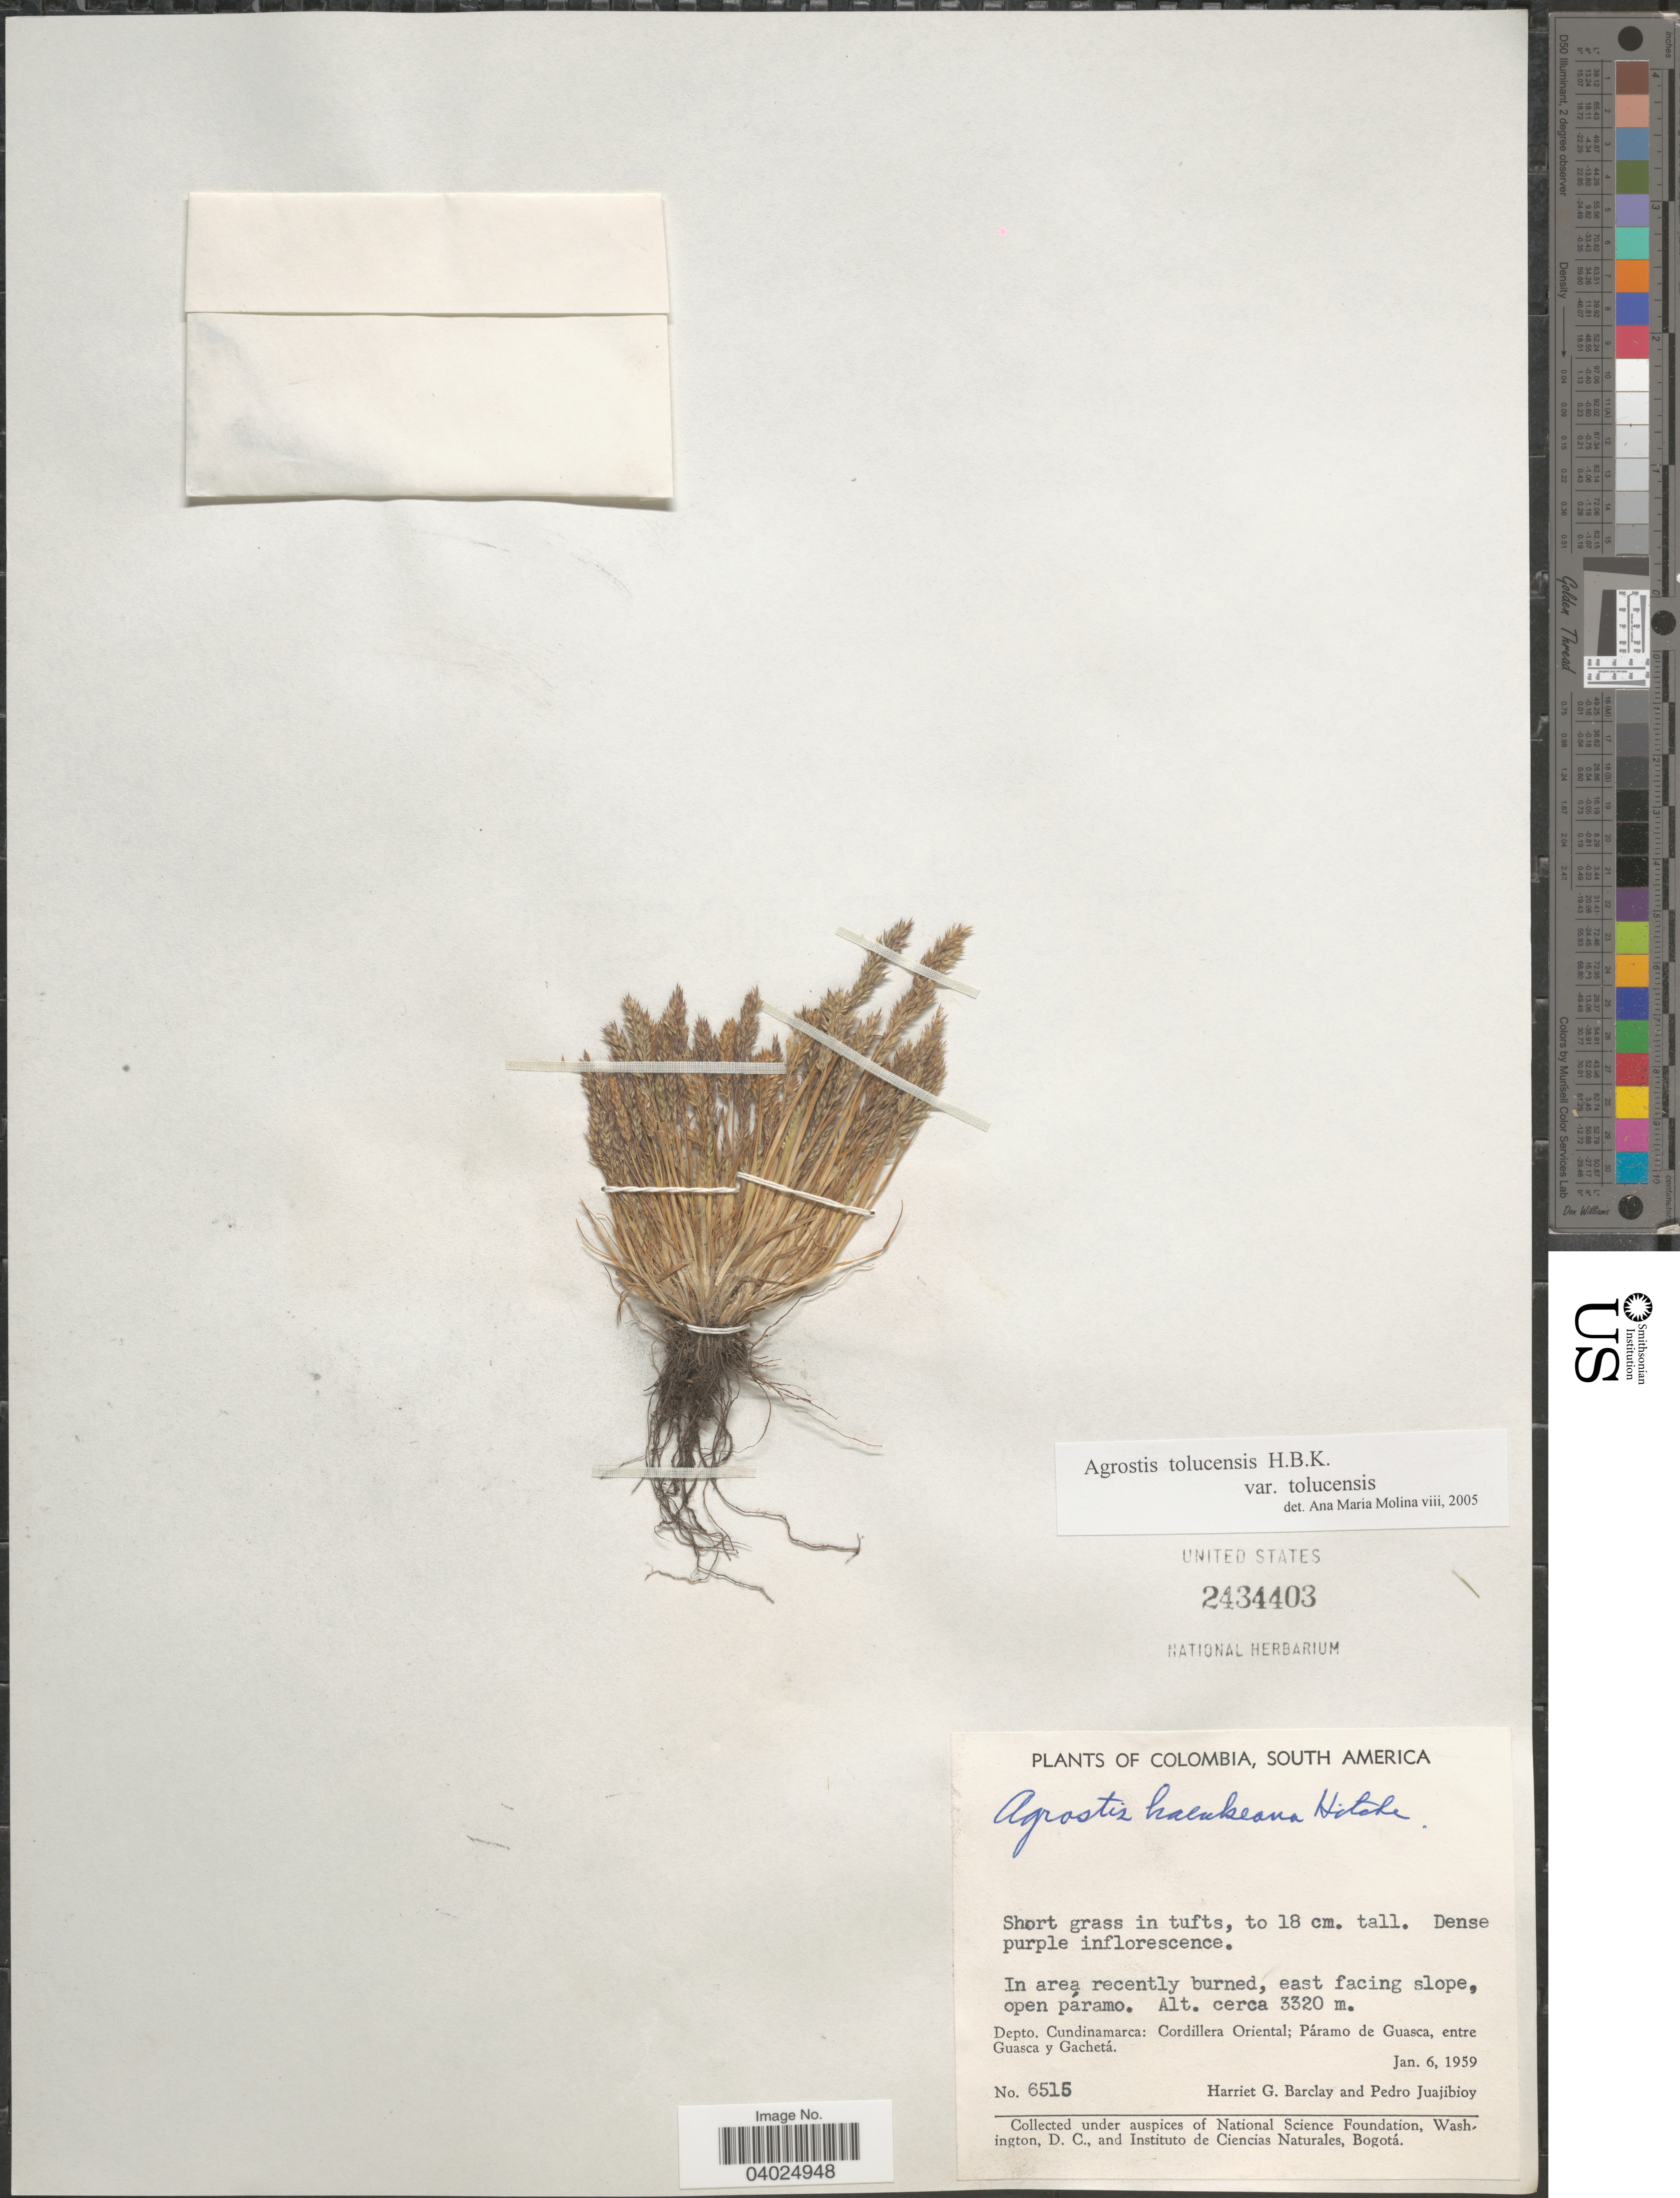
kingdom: Plantae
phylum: Tracheophyta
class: Liliopsida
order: Poales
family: Poaceae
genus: Agrostis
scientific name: Agrostis tolucensis Kunth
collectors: H. G. Barclay & P. Juajibioy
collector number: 6515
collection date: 1959-01-06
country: Colombia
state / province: Cundinamarca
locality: East facing slope. Depto. Cundinamarca: Cordillera Oriental: Páramo de Guasca, entre Guasca y Gachetá.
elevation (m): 3320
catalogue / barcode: US 2434403